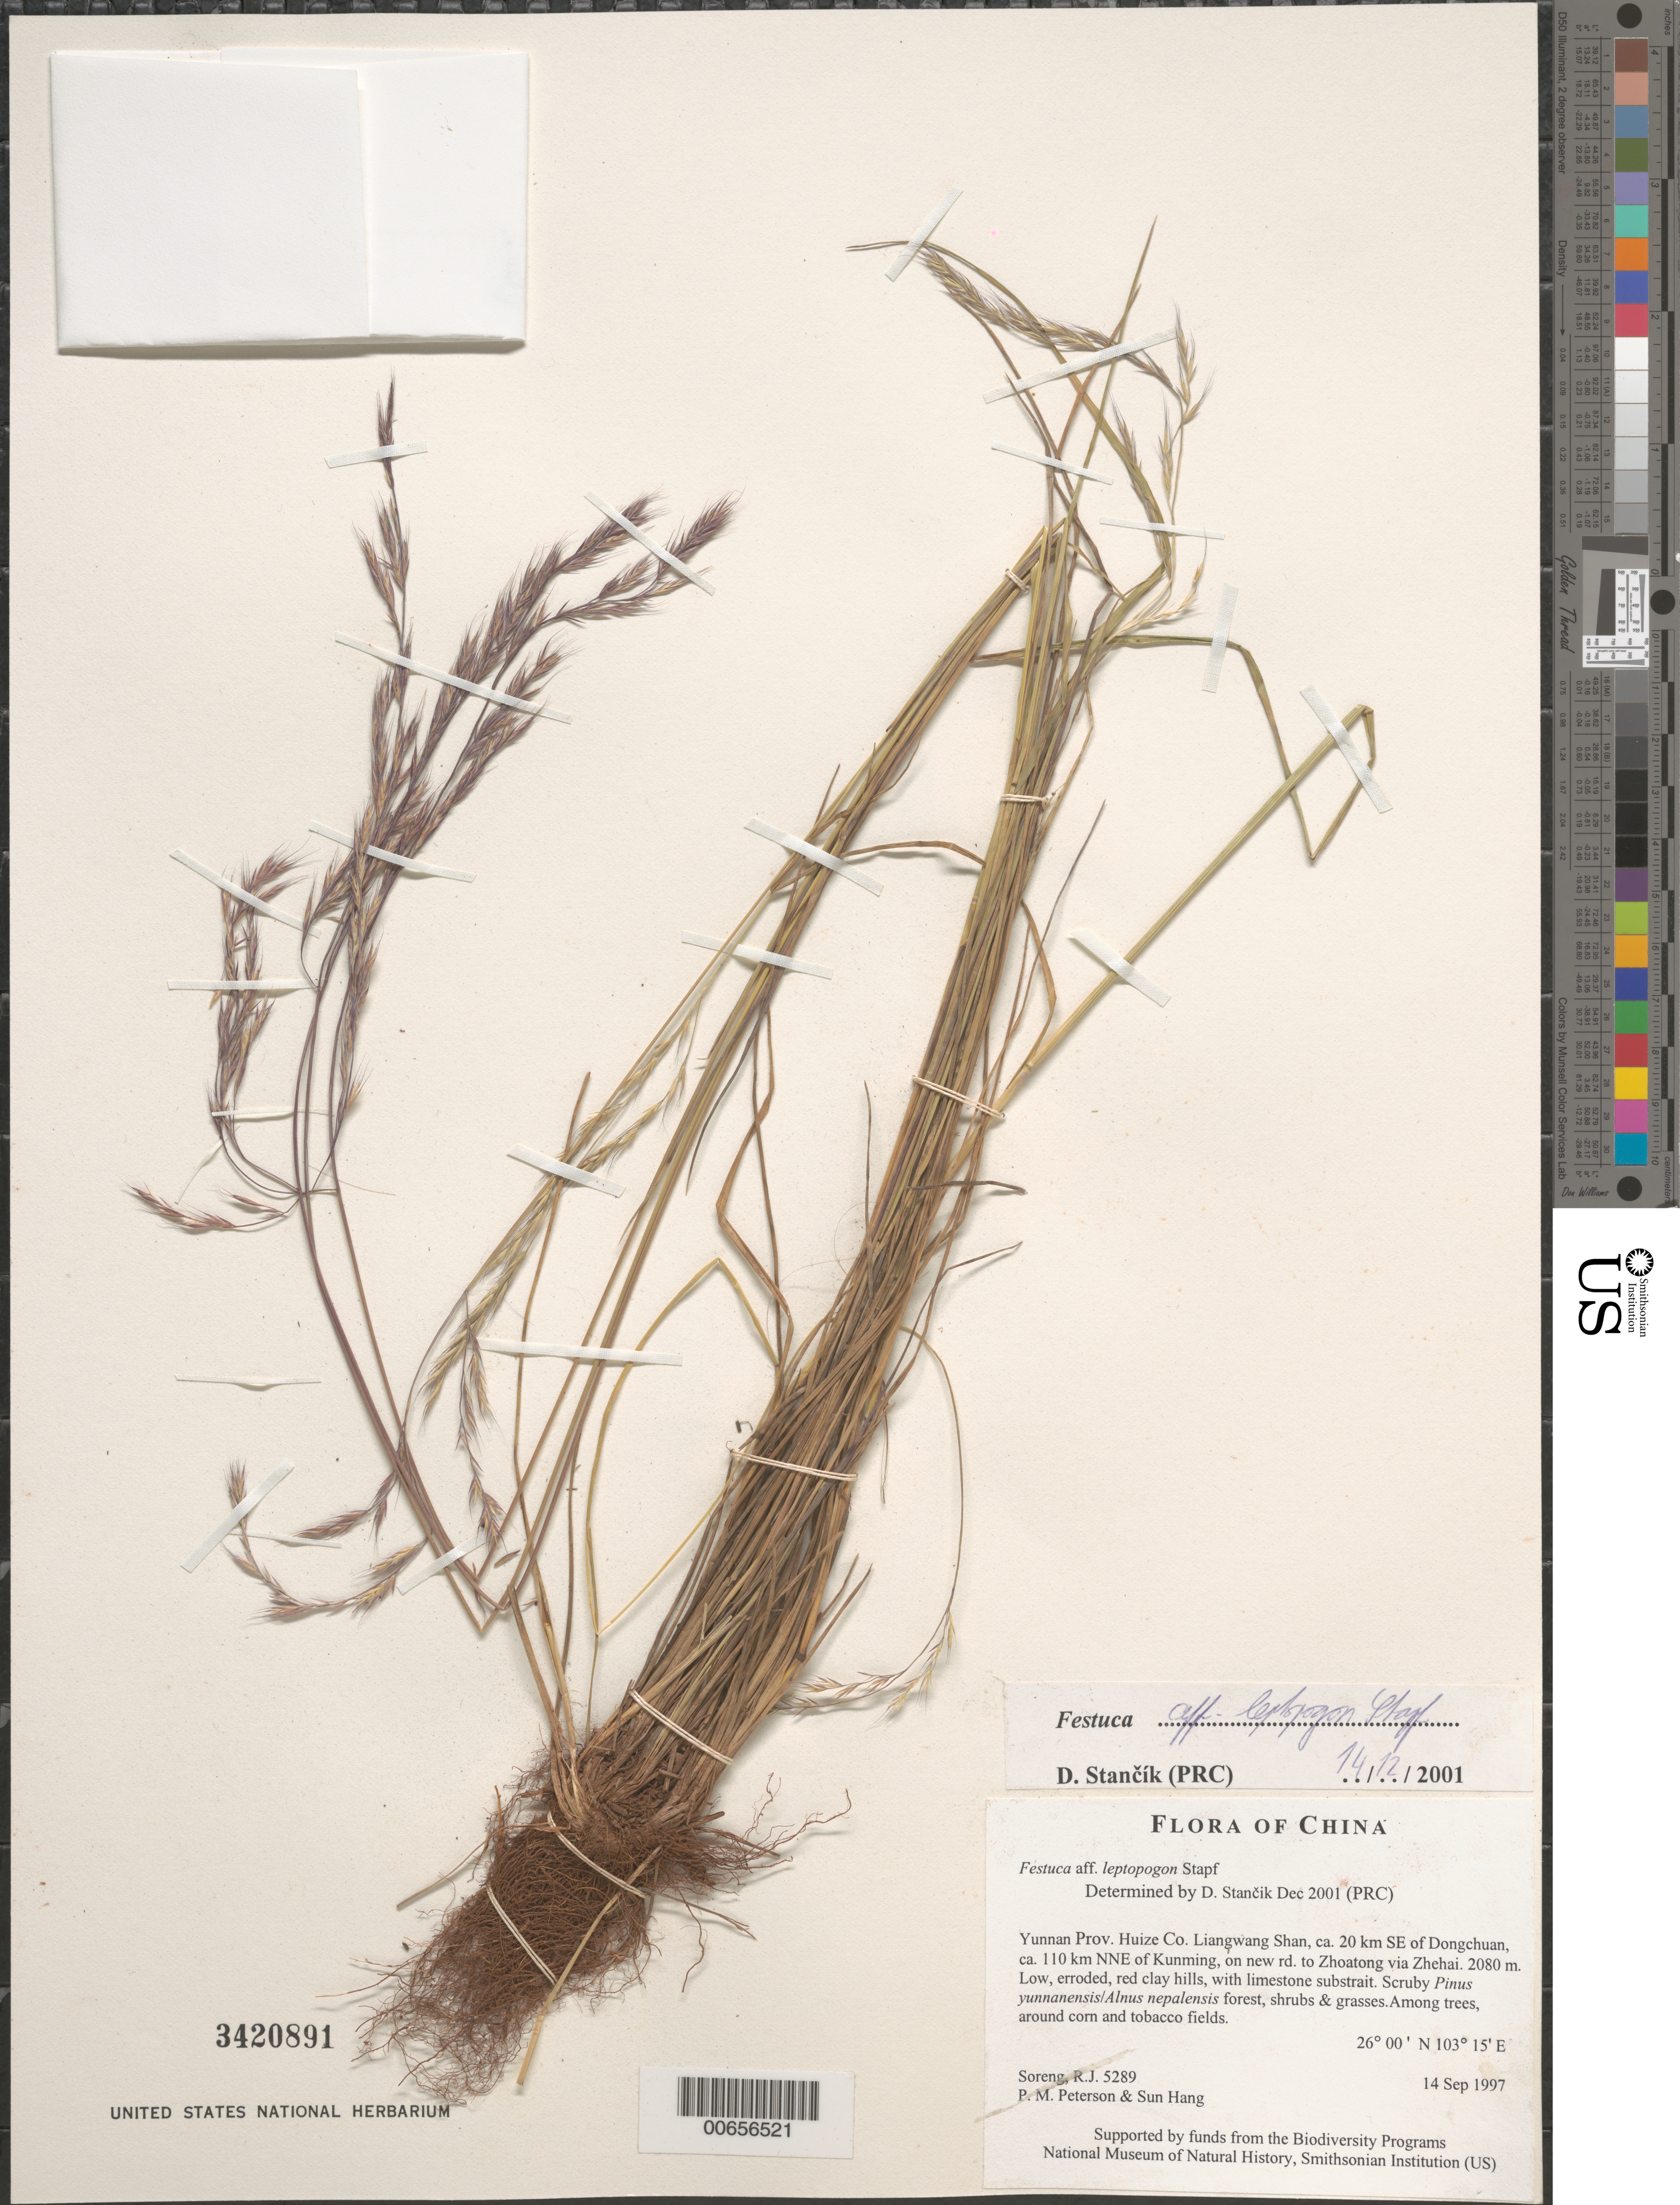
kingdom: Plantae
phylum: Tracheophyta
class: Liliopsida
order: Poales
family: Poaceae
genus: Festuca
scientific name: Festuca leptopogon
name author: Stapf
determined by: Stancik, D.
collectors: R. J. Soreng, P. M. Peterson & Sun Hang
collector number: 5289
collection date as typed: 14 Sep 1997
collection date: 1997-09-14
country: China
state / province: Yunnan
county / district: Huize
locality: Liangwang Shan, ca. 20 km SE of Dongchuan, ca. 110 km NNE of Kunming, on new rd. to Zhoatong via Zhehai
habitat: Low, erroded, red clay hills, with limestone substrait. Scruby Pinus yunnanensis/Alnus nepalensis forest, shrubs & grasses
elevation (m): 2080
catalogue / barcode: US 3420891